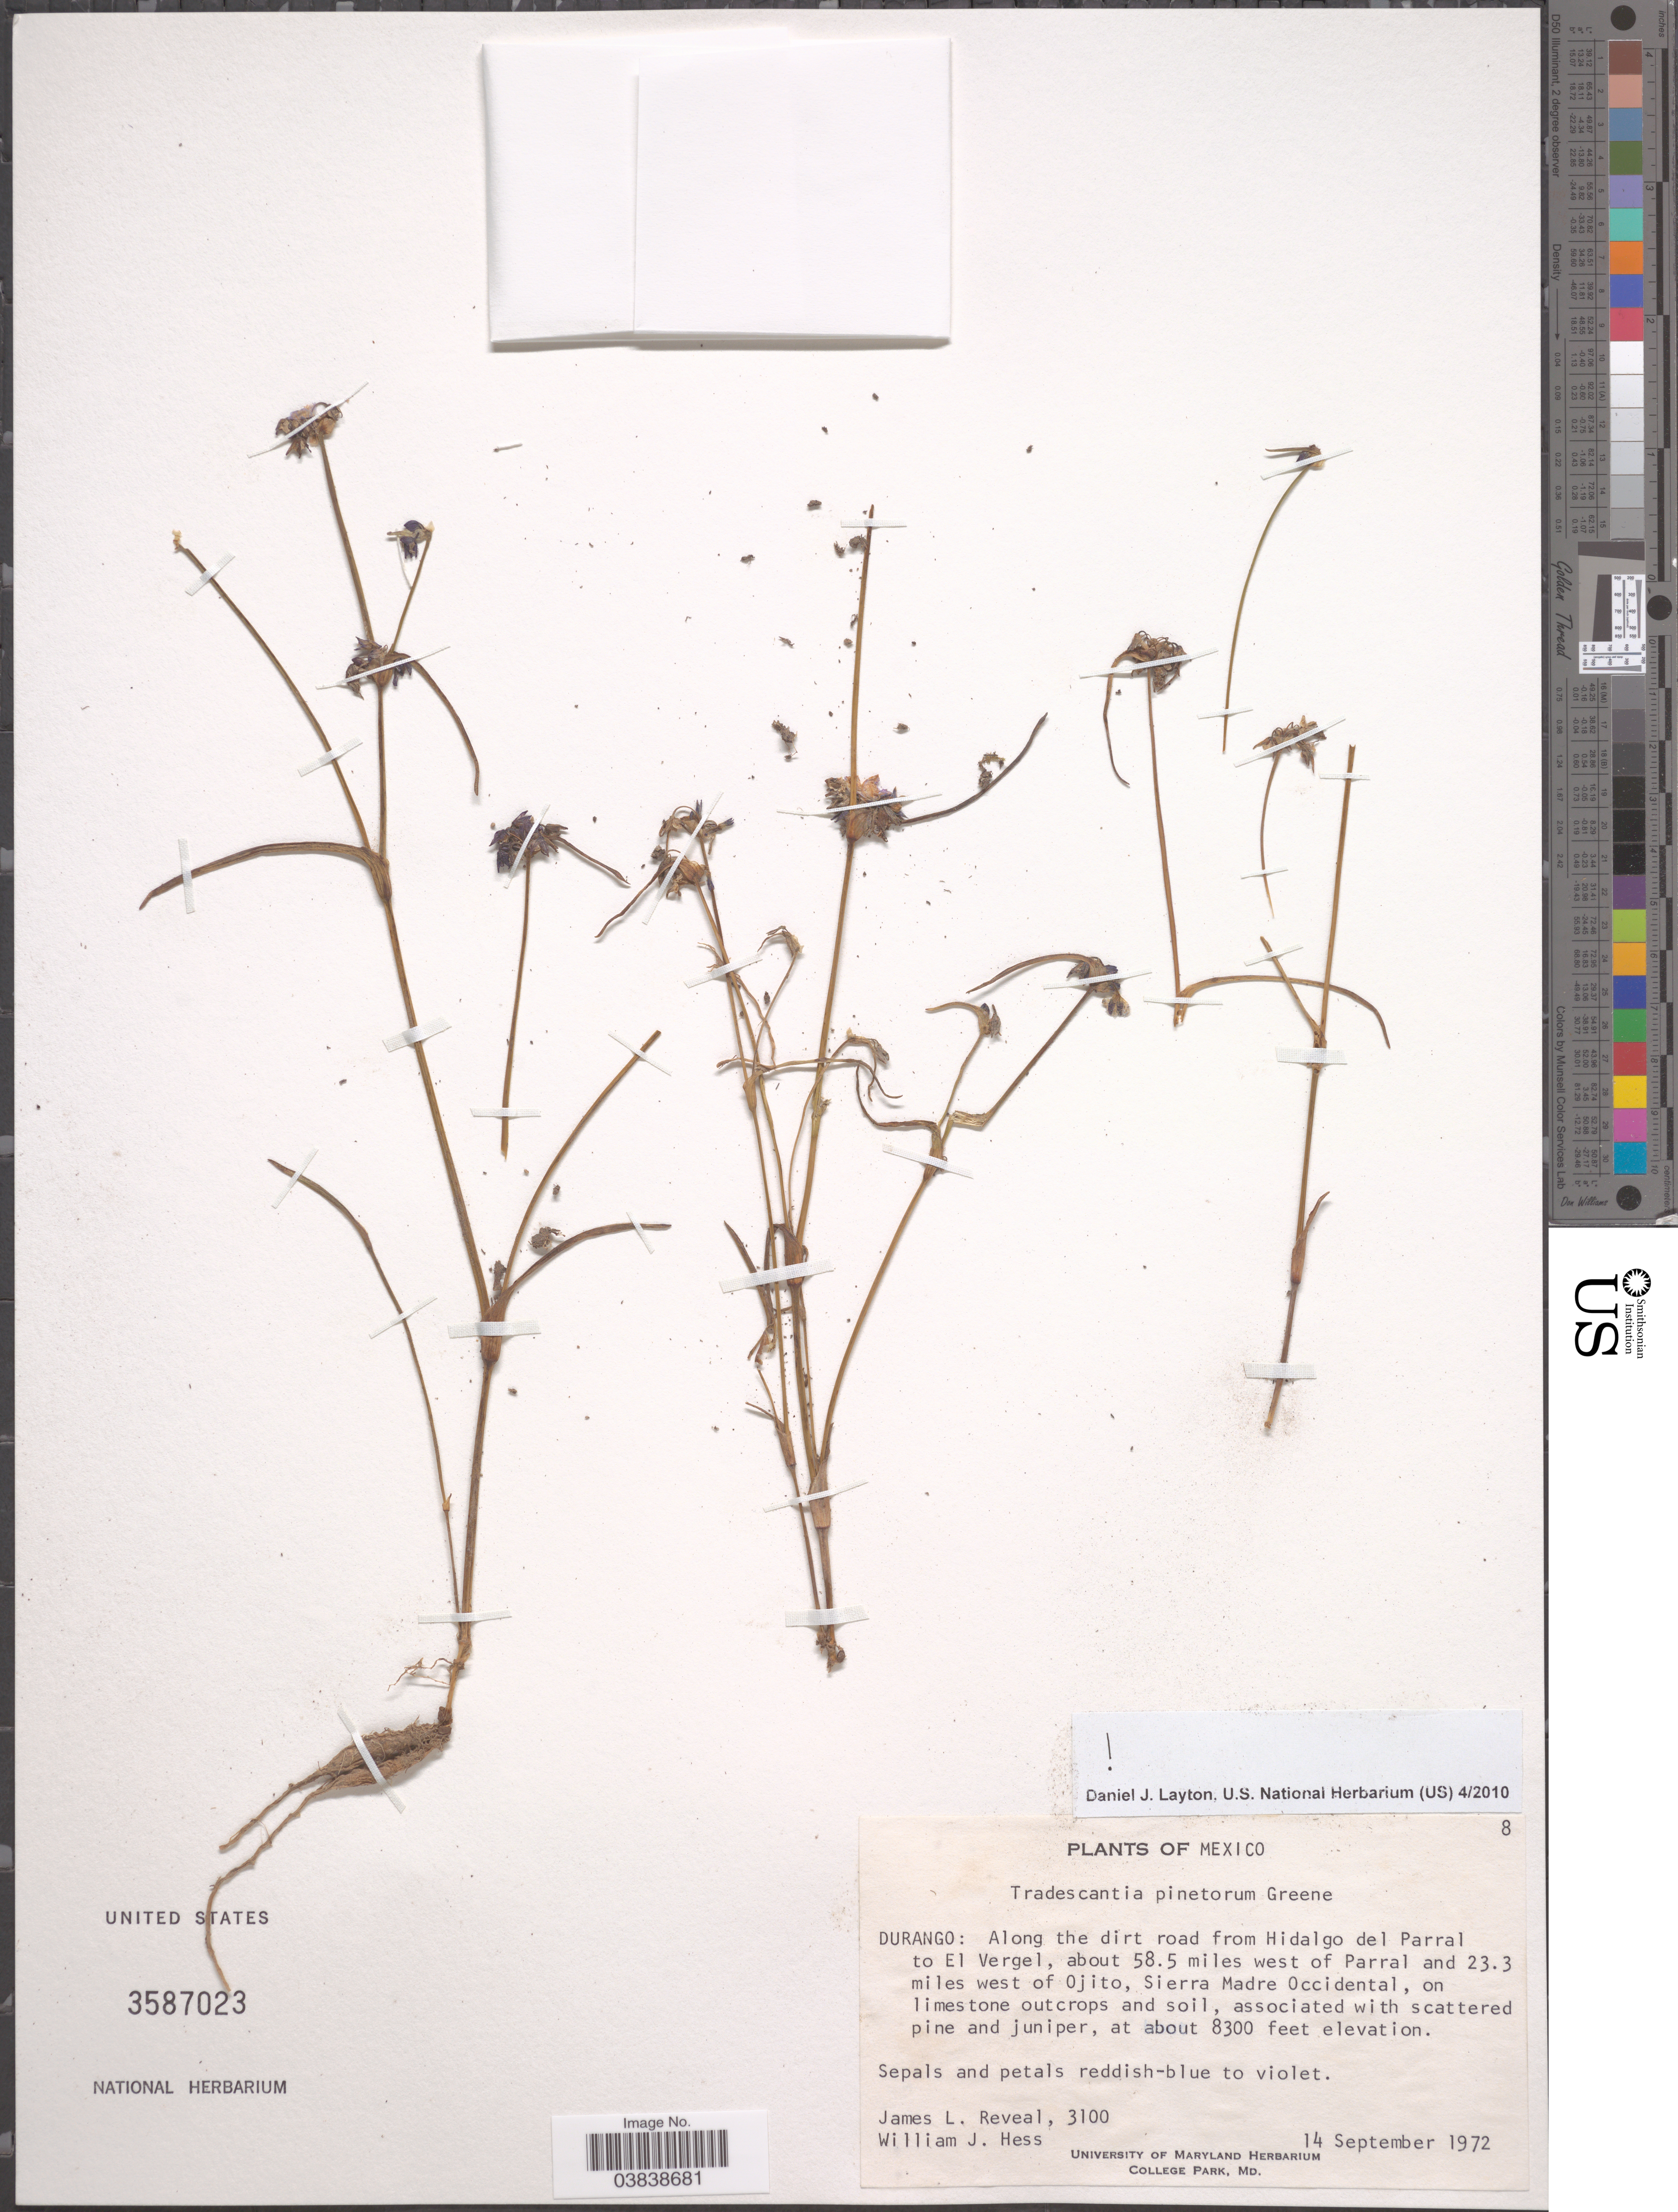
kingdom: Plantae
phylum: Tracheophyta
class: Liliopsida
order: Commelinales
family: Commelinaceae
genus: Tradescantia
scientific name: Tradescantia pinetorum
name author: Greene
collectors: J. L. Reveal & W. Hess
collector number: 3100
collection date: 1972-09-14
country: Mexico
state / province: Durango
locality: Along dirt road from Hidalgo del Parral to El Vergel, about 58.5 miles west of Parral and 23.3 miles west of Ojito, Sierra Madre Occidental.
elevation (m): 2530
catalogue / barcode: US 3587023